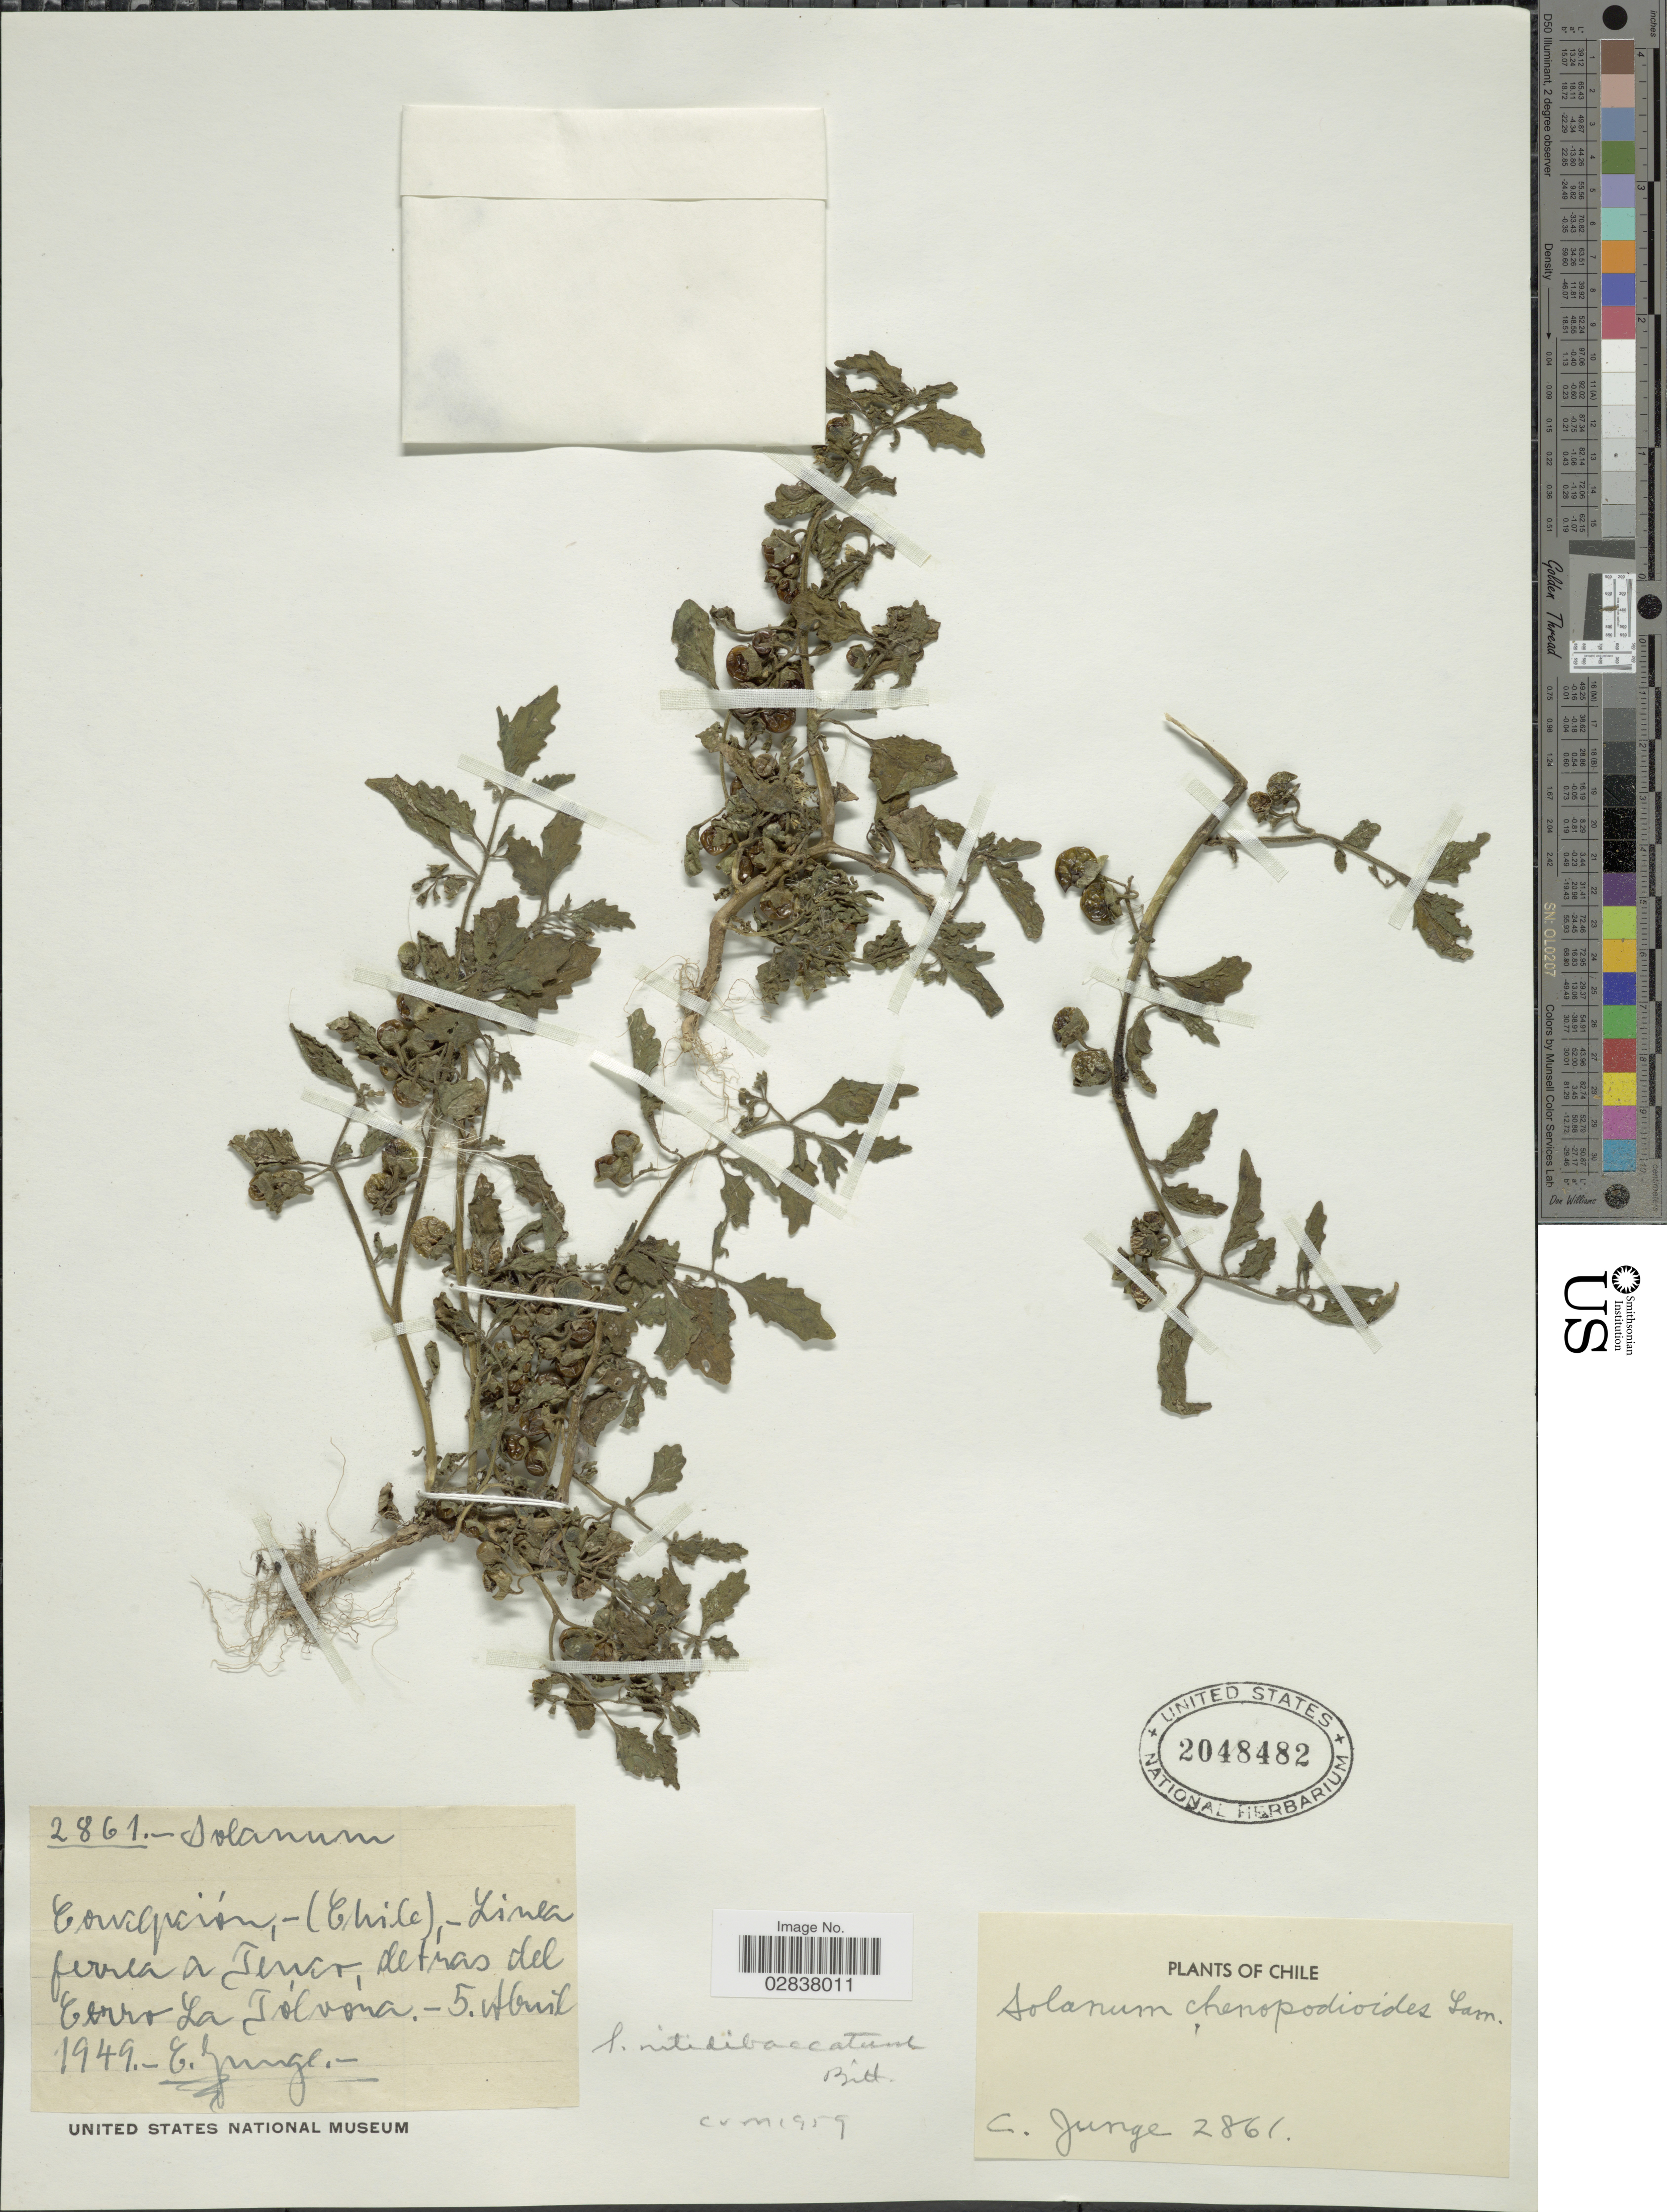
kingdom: Plantae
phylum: Tracheophyta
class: Magnoliopsida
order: Solanales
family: Solanaceae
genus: Solanum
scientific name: Solanum nitidibaccatum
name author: Bitter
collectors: C. Junge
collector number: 2861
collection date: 1949-04-05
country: Chile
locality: Linea ferrea a Tenco, detras del Cerro La Tólvóra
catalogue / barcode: US 2048482